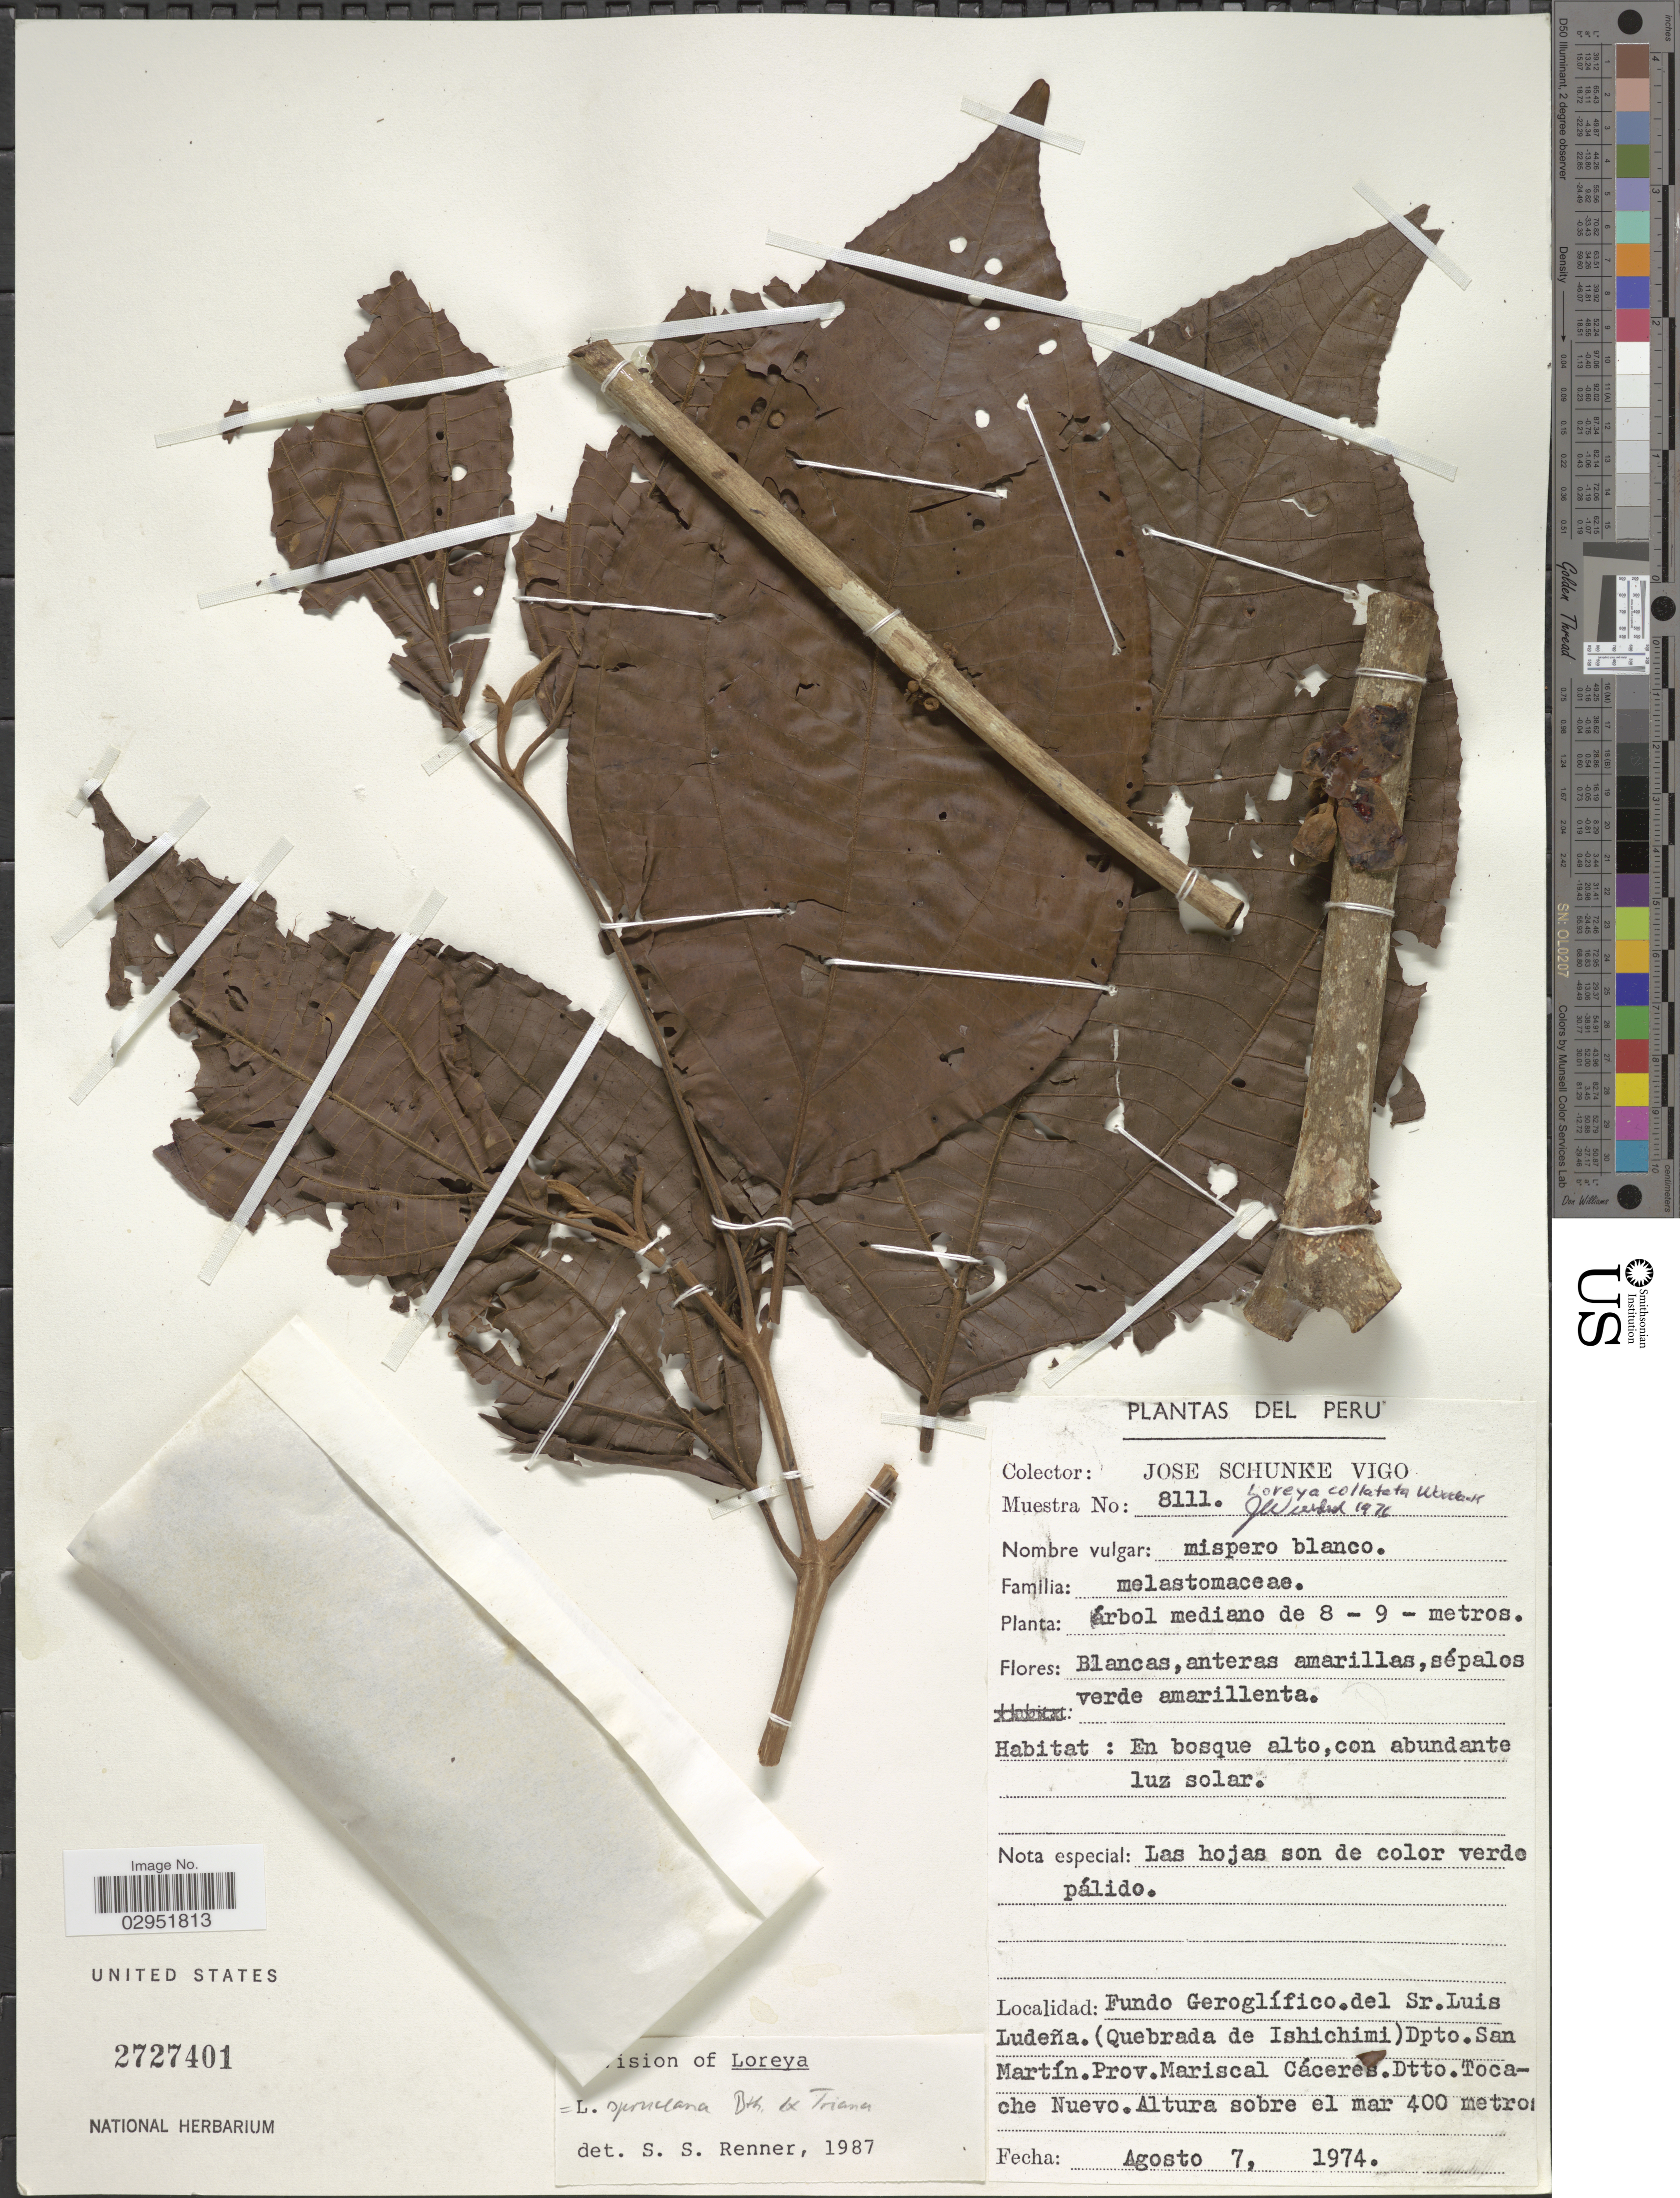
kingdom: Plantae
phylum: Tracheophyta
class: Magnoliopsida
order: Myrtales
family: Melastomataceae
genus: Bellucia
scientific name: Bellucia spruceana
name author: (Triana) J.F. Macbr.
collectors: J. Schunke Vigo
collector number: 8111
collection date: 1974-08-07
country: Peru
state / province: San Martín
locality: Fundo Geroglífico. del St. Luis Ludeña. (Quebrada de Ishichimi) Dpto. San Martín. Prov. Mariscal Cáceres. Dtto. Tocache Nuevo.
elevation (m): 400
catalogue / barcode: US 2727401